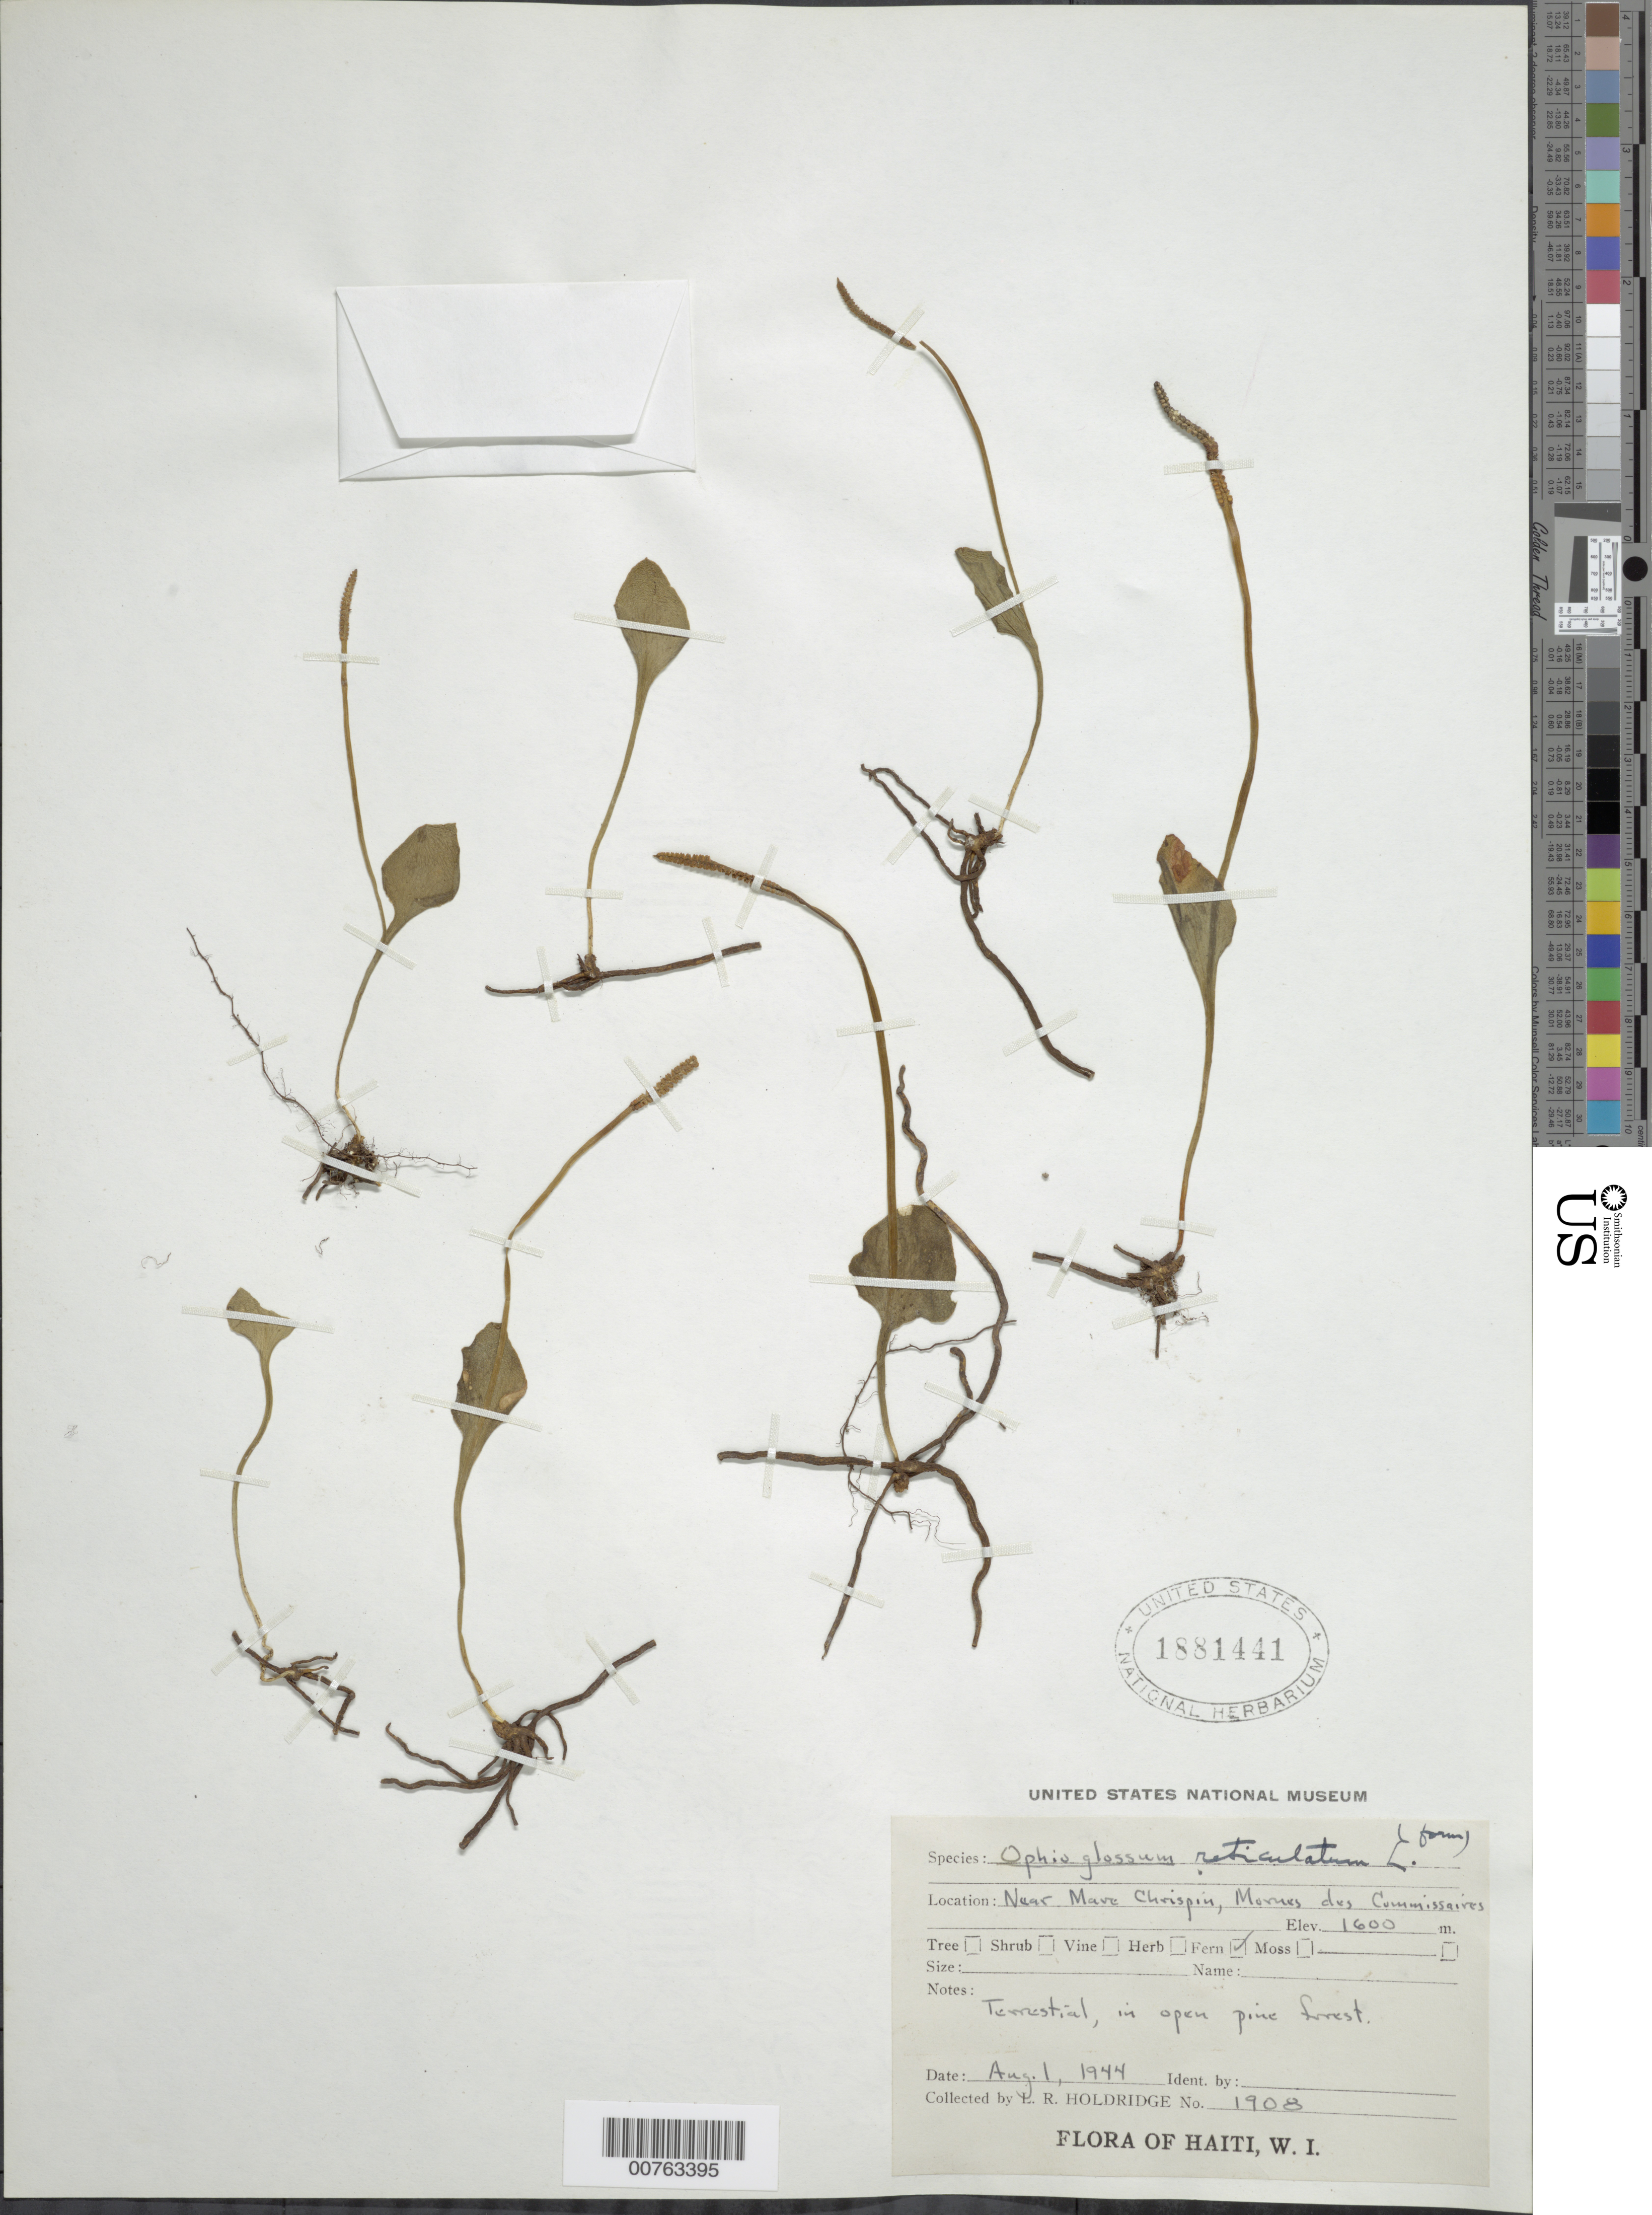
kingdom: Plantae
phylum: Tracheophyta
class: Polypodiopsida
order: Ophioglossales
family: Ophioglossaceae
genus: Ophioglossum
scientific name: Ophioglossum reticulatum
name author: L.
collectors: L. Holdridge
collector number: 1908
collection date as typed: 01 Aug 1944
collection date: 1944-08-01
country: Haiti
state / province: Ouest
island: Hispaniola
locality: Near Mare Chrispin, Morne des Commissaires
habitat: Open pine forest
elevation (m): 1600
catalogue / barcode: US 1881441